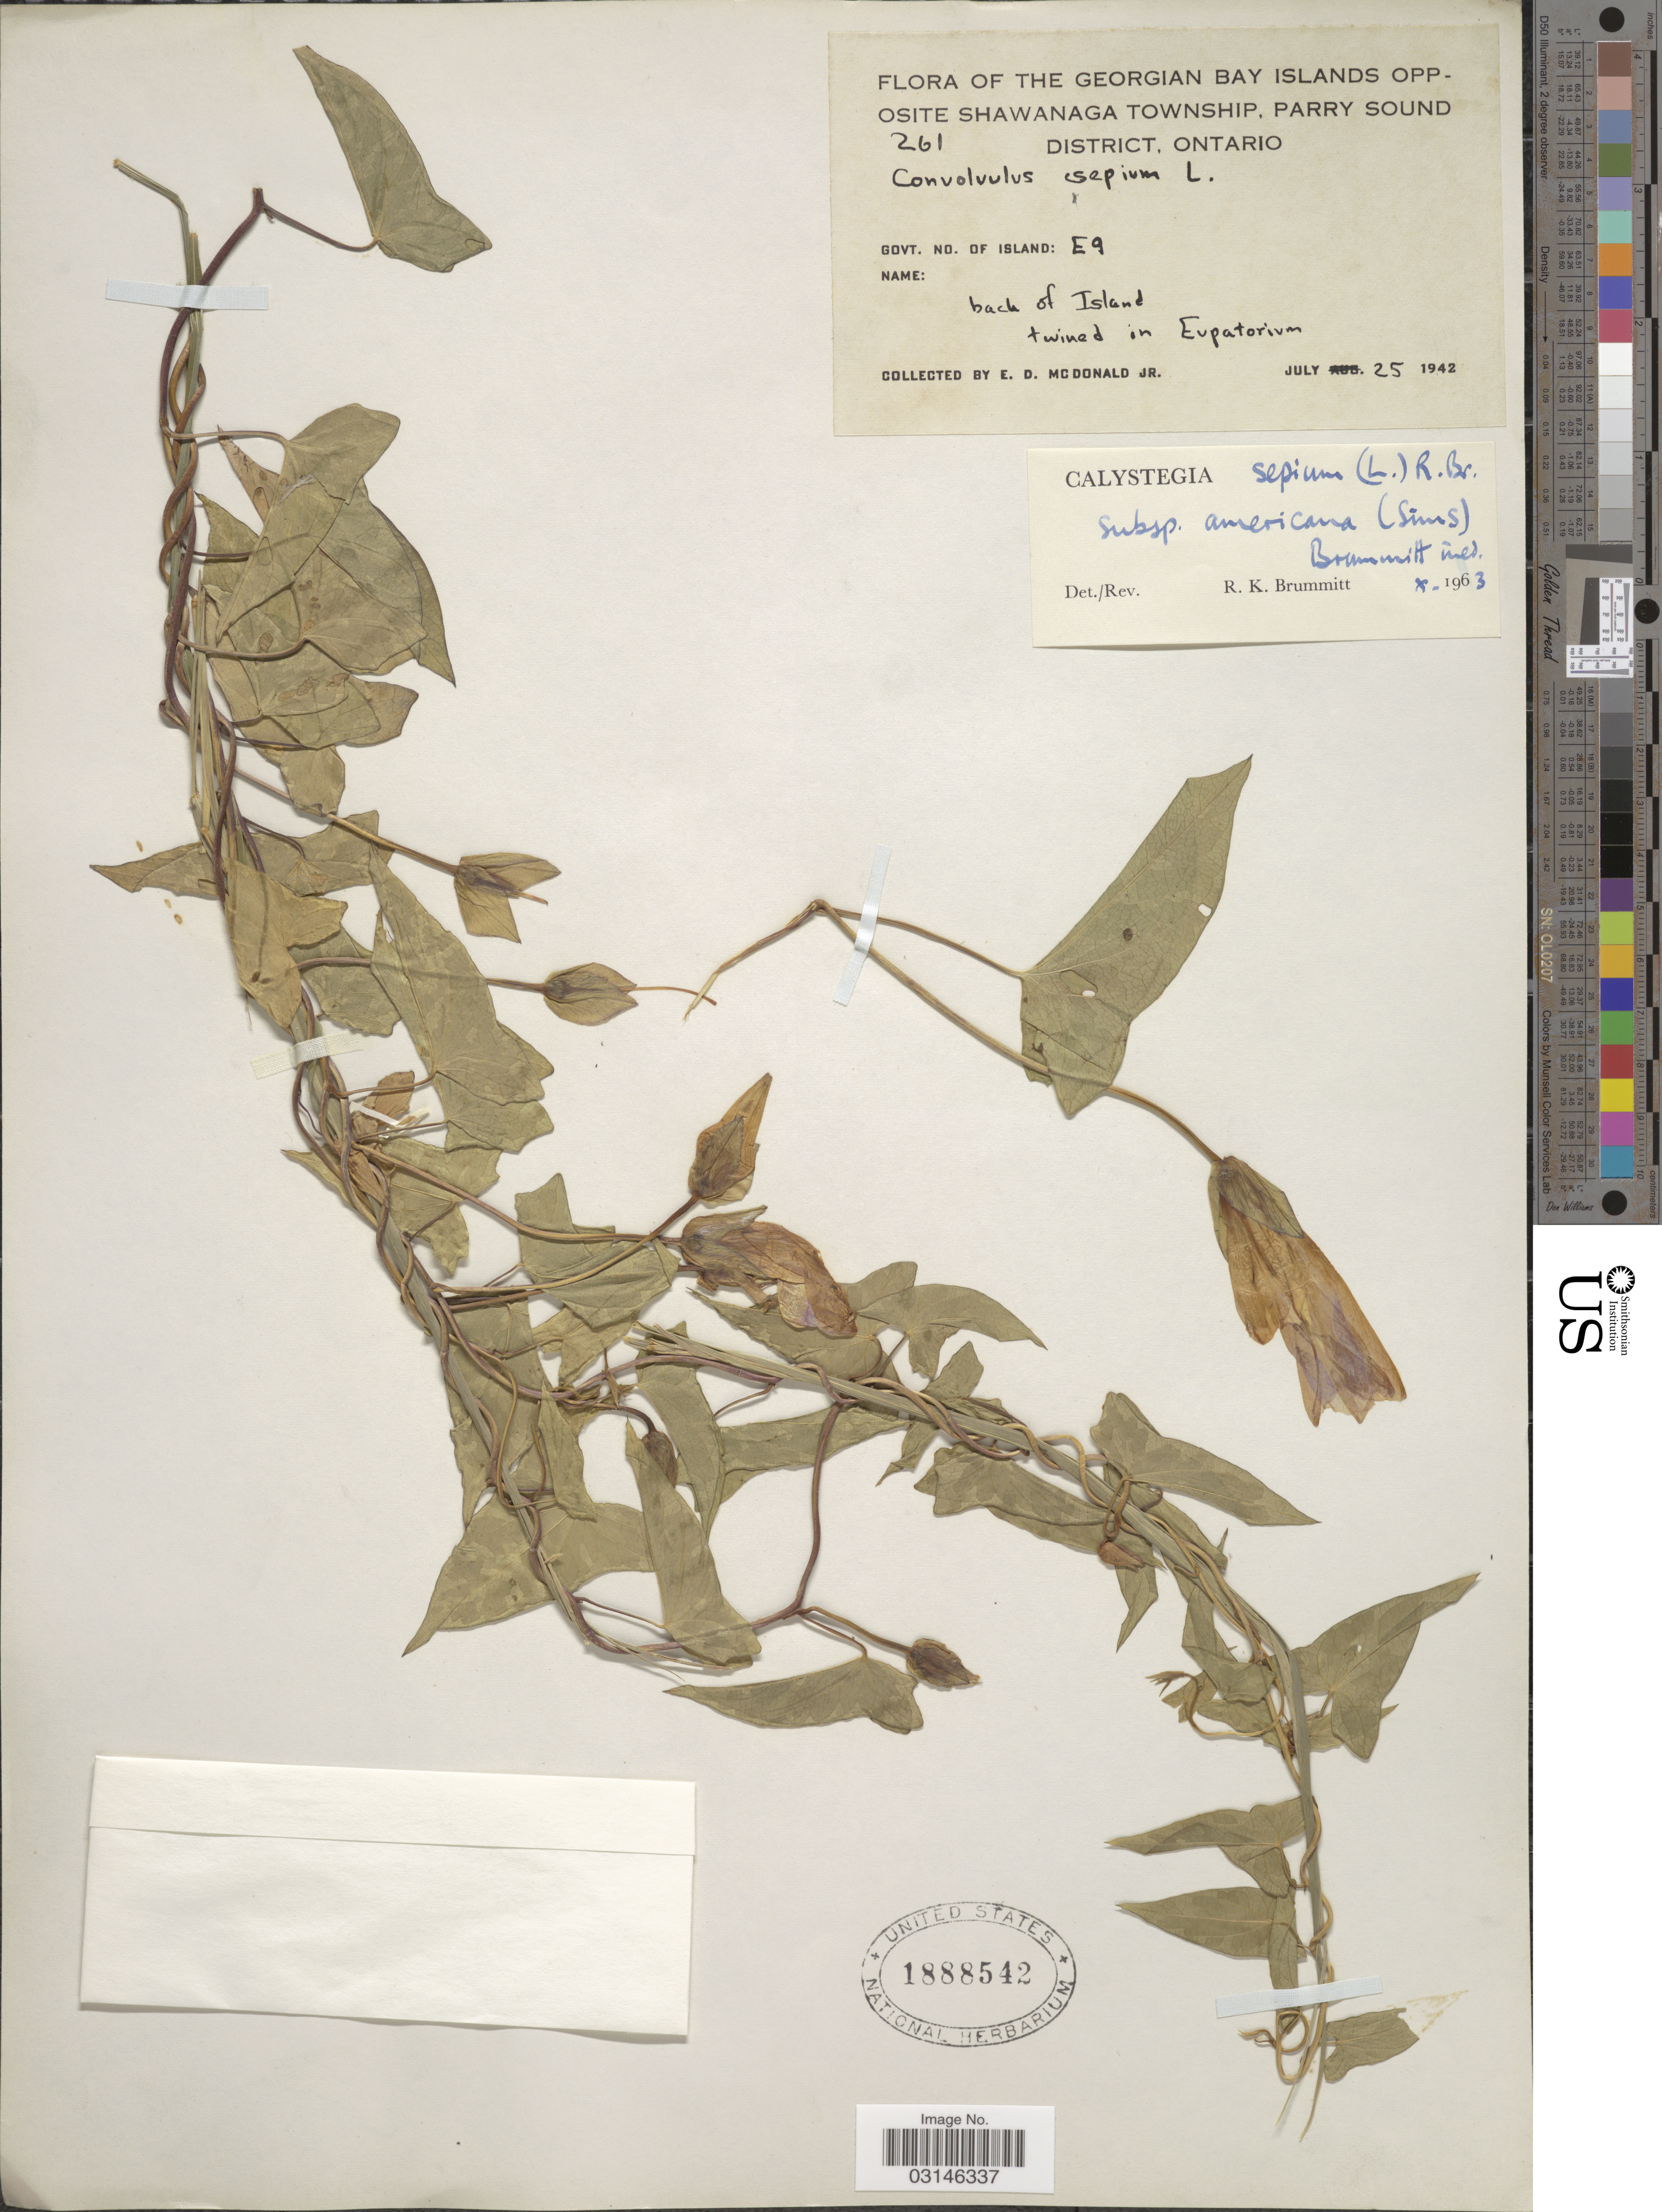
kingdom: Plantae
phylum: Tracheophyta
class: Magnoliopsida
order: Solanales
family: Convolvulaceae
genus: Calystegia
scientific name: Calystegia sepium subsp. americana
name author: (Sims) Brummitt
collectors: E. D. McDonald Jr.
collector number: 261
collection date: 1942-07-25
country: Canada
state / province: Ontario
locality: The Georgian Bay Islands Opposite Shawanaga Township, Parry Sound District, Govt. No. of Island: E9.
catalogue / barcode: US 1888542